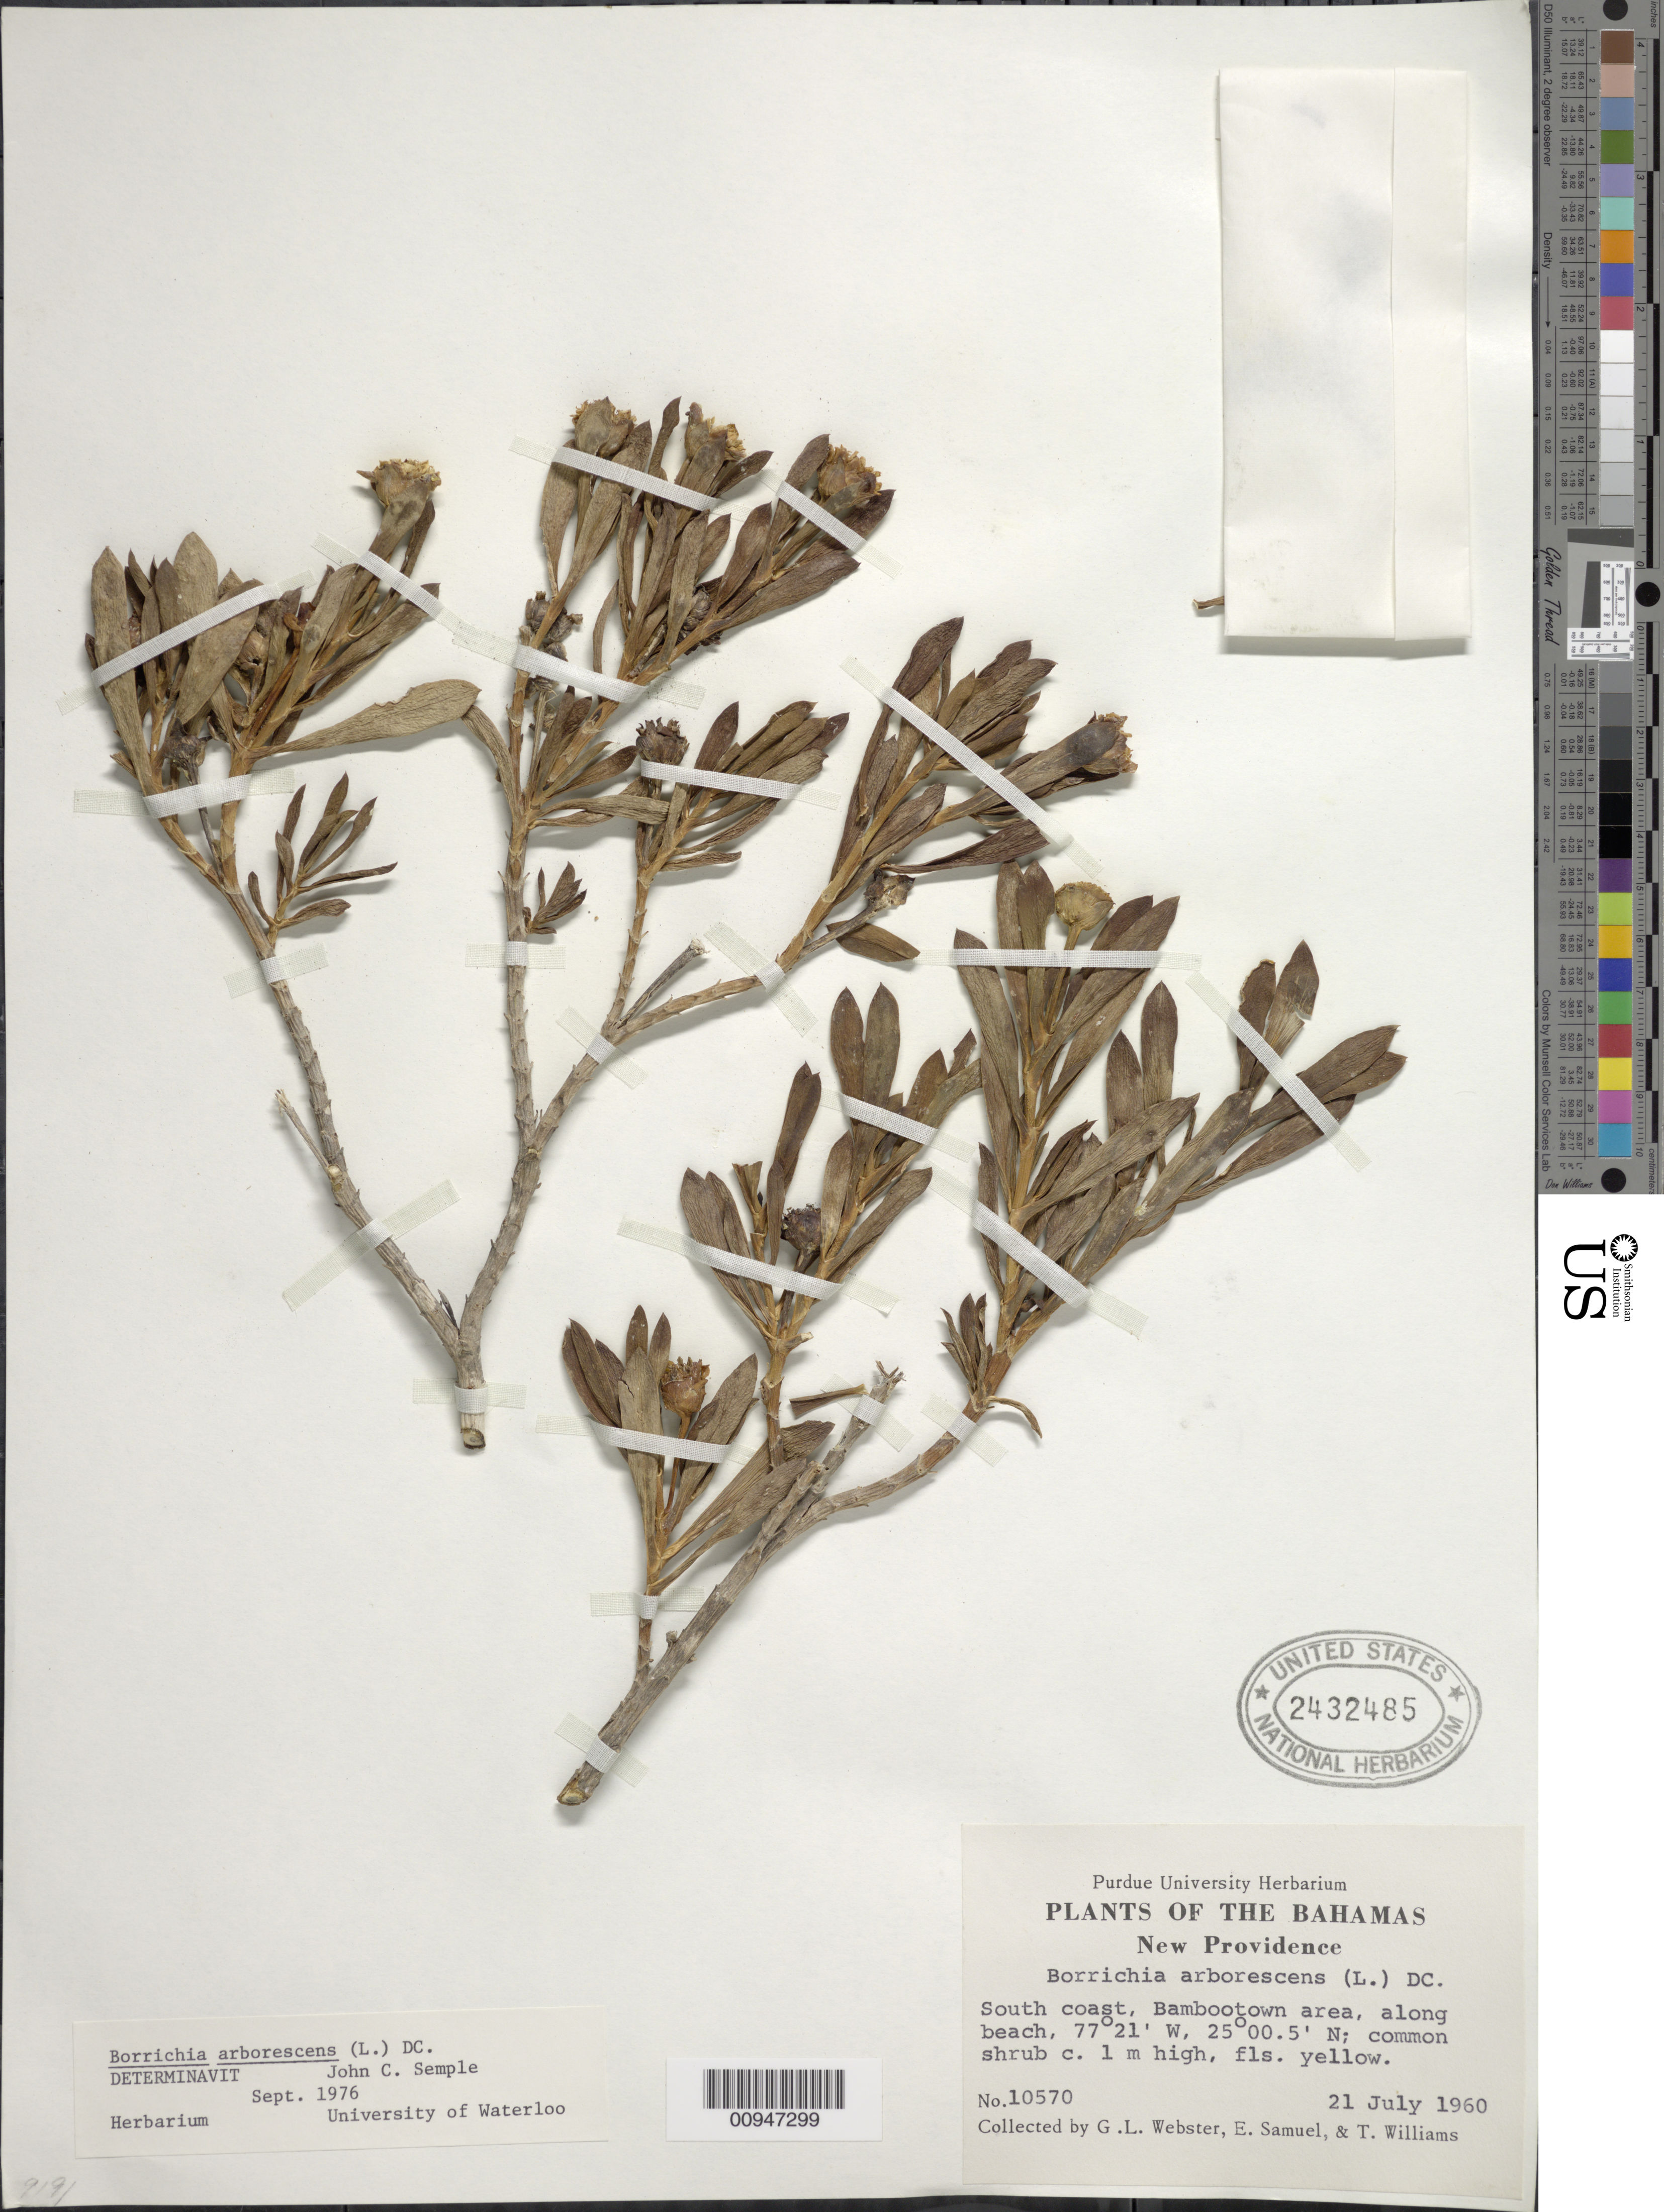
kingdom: Plantae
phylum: Tracheophyta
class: Magnoliopsida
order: Asterales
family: Asteraceae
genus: Borrichia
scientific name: Borrichia arborescens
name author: (L.) DC.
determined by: Semple, J. C.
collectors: G. L. Webster, E. Samuel & T. Williams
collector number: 10570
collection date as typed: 21 Jul 1960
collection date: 1960-07-21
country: Bahamas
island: New Providence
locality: South coast, Bambootwon area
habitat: Along beach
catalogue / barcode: US 2432485